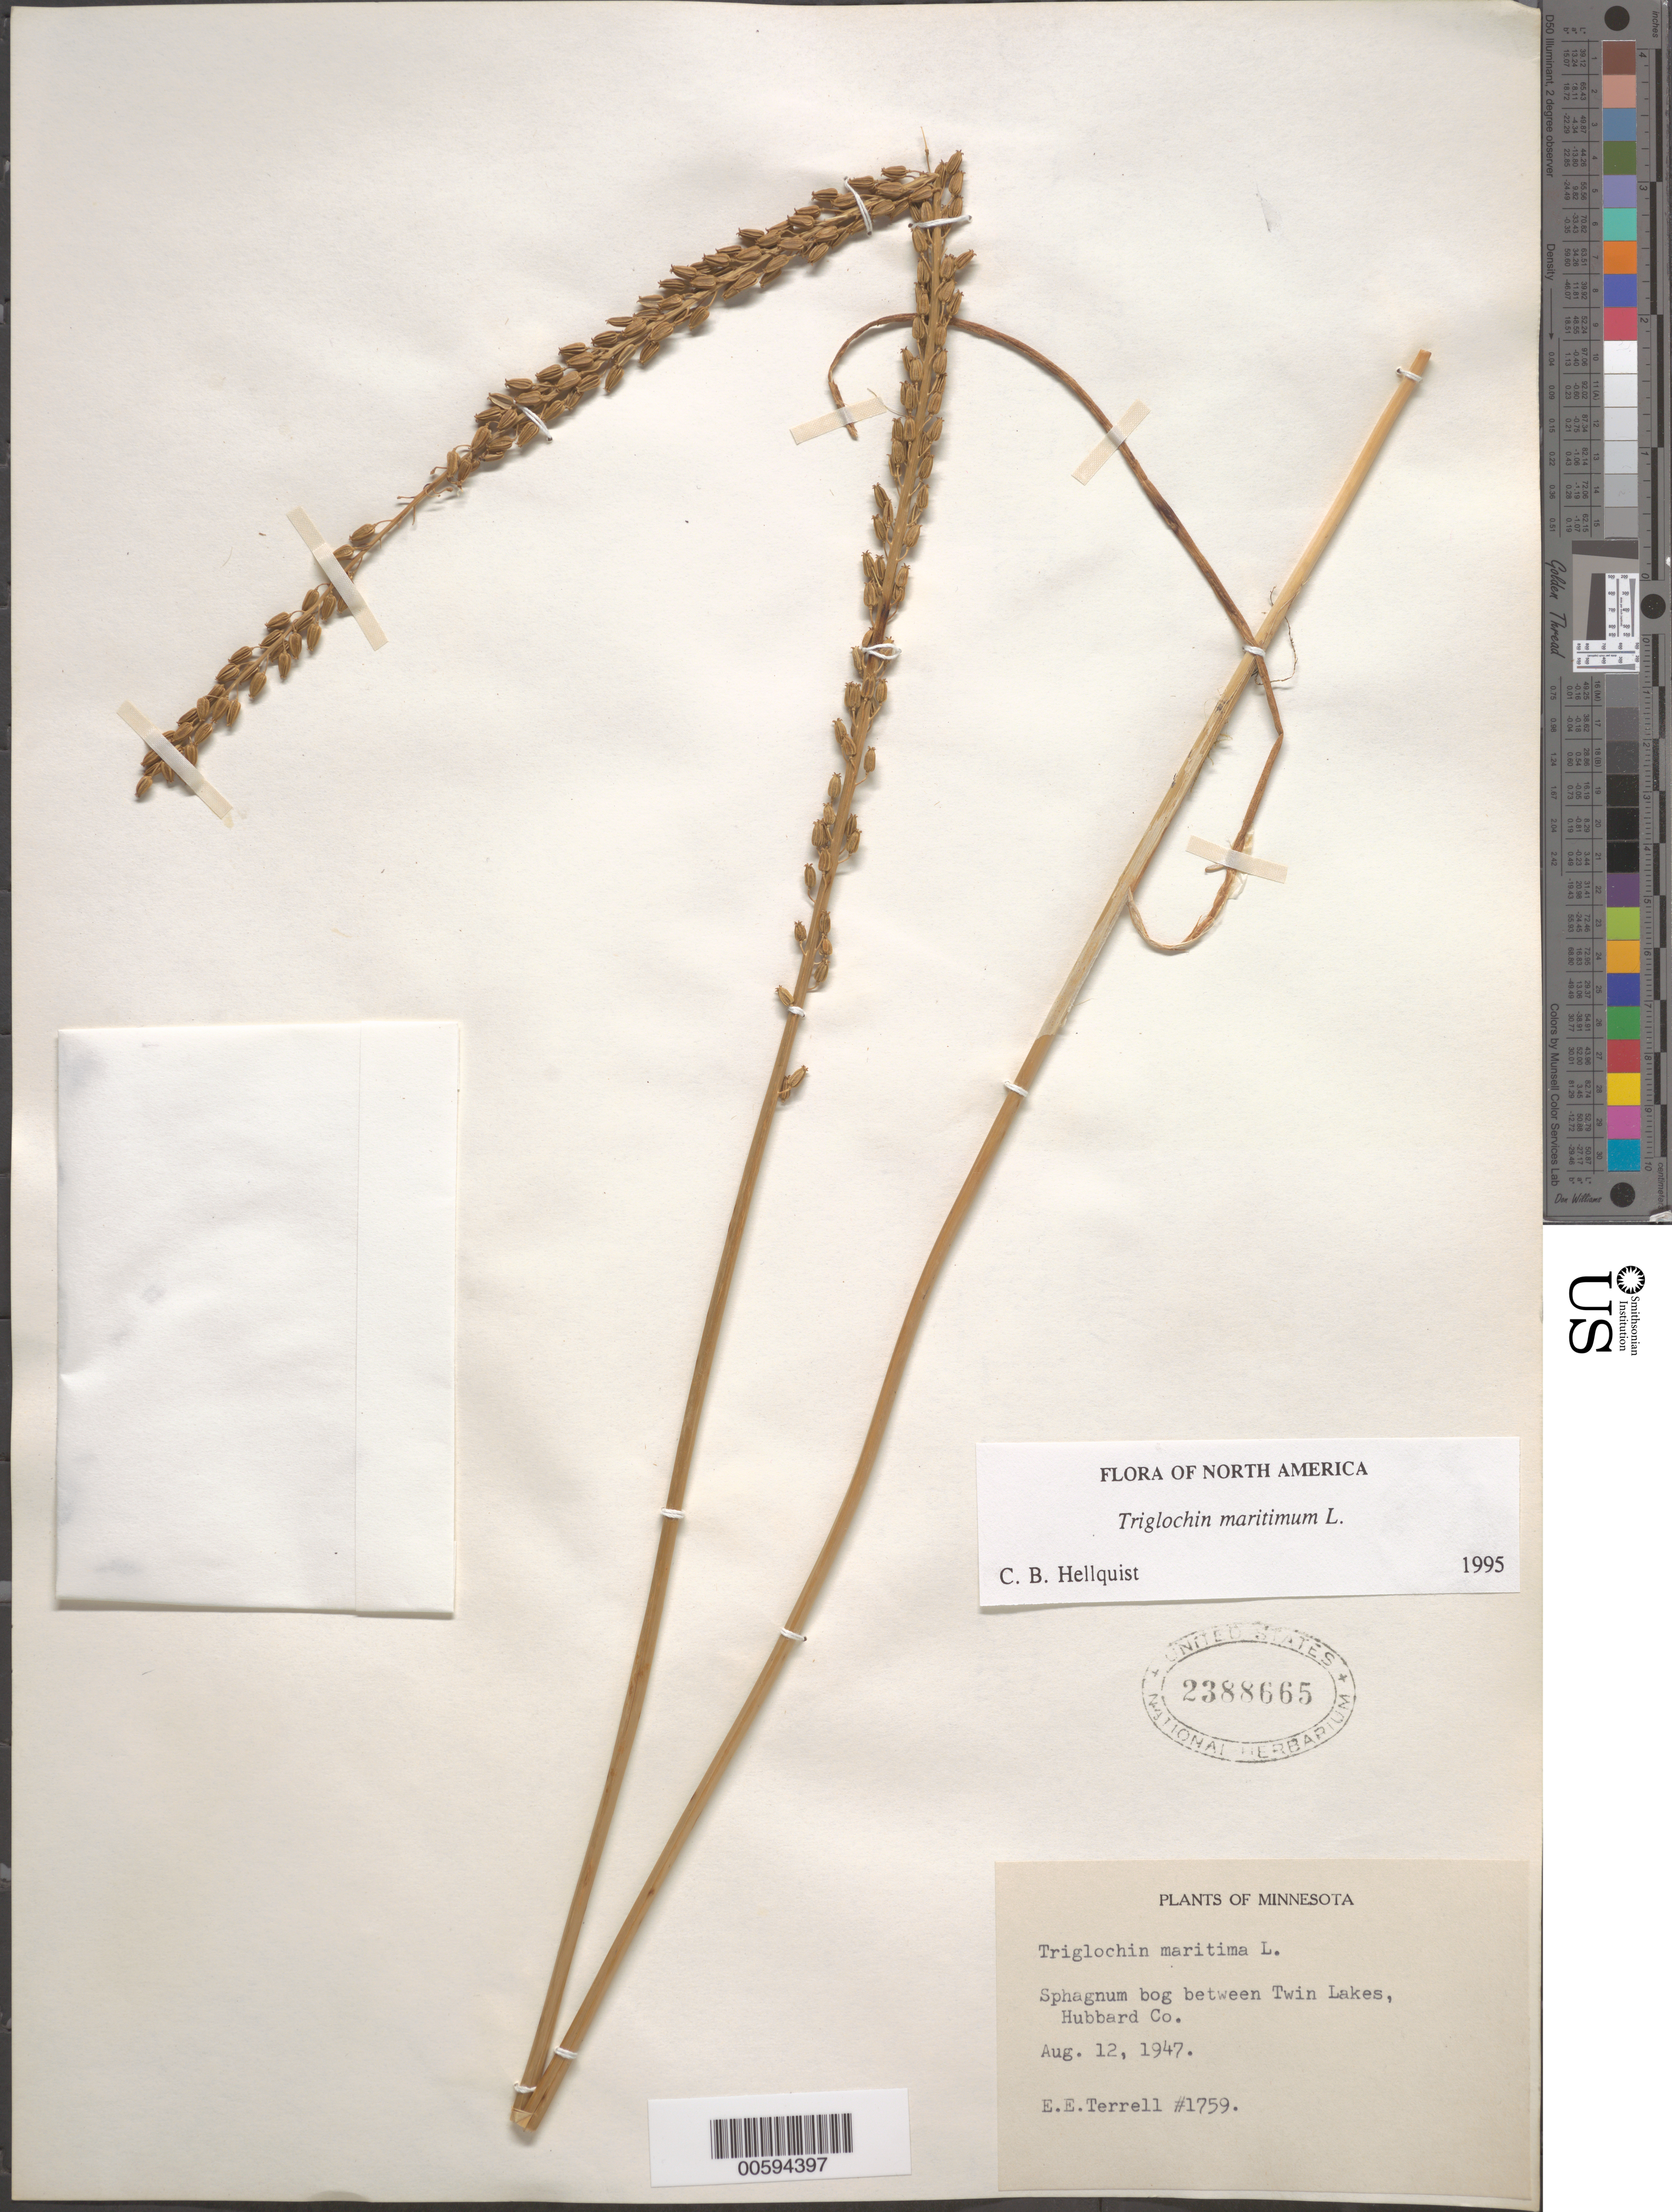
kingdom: Plantae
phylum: Tracheophyta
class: Liliopsida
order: Alismatales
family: Juncaginaceae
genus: Triglochin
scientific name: Triglochin maritima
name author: L.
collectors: E. E. Terrell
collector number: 1759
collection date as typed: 12 Aug 1947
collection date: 1947-08-12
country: United States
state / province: Minnesota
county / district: Hubbard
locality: Twin Lakes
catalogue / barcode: US 2388665